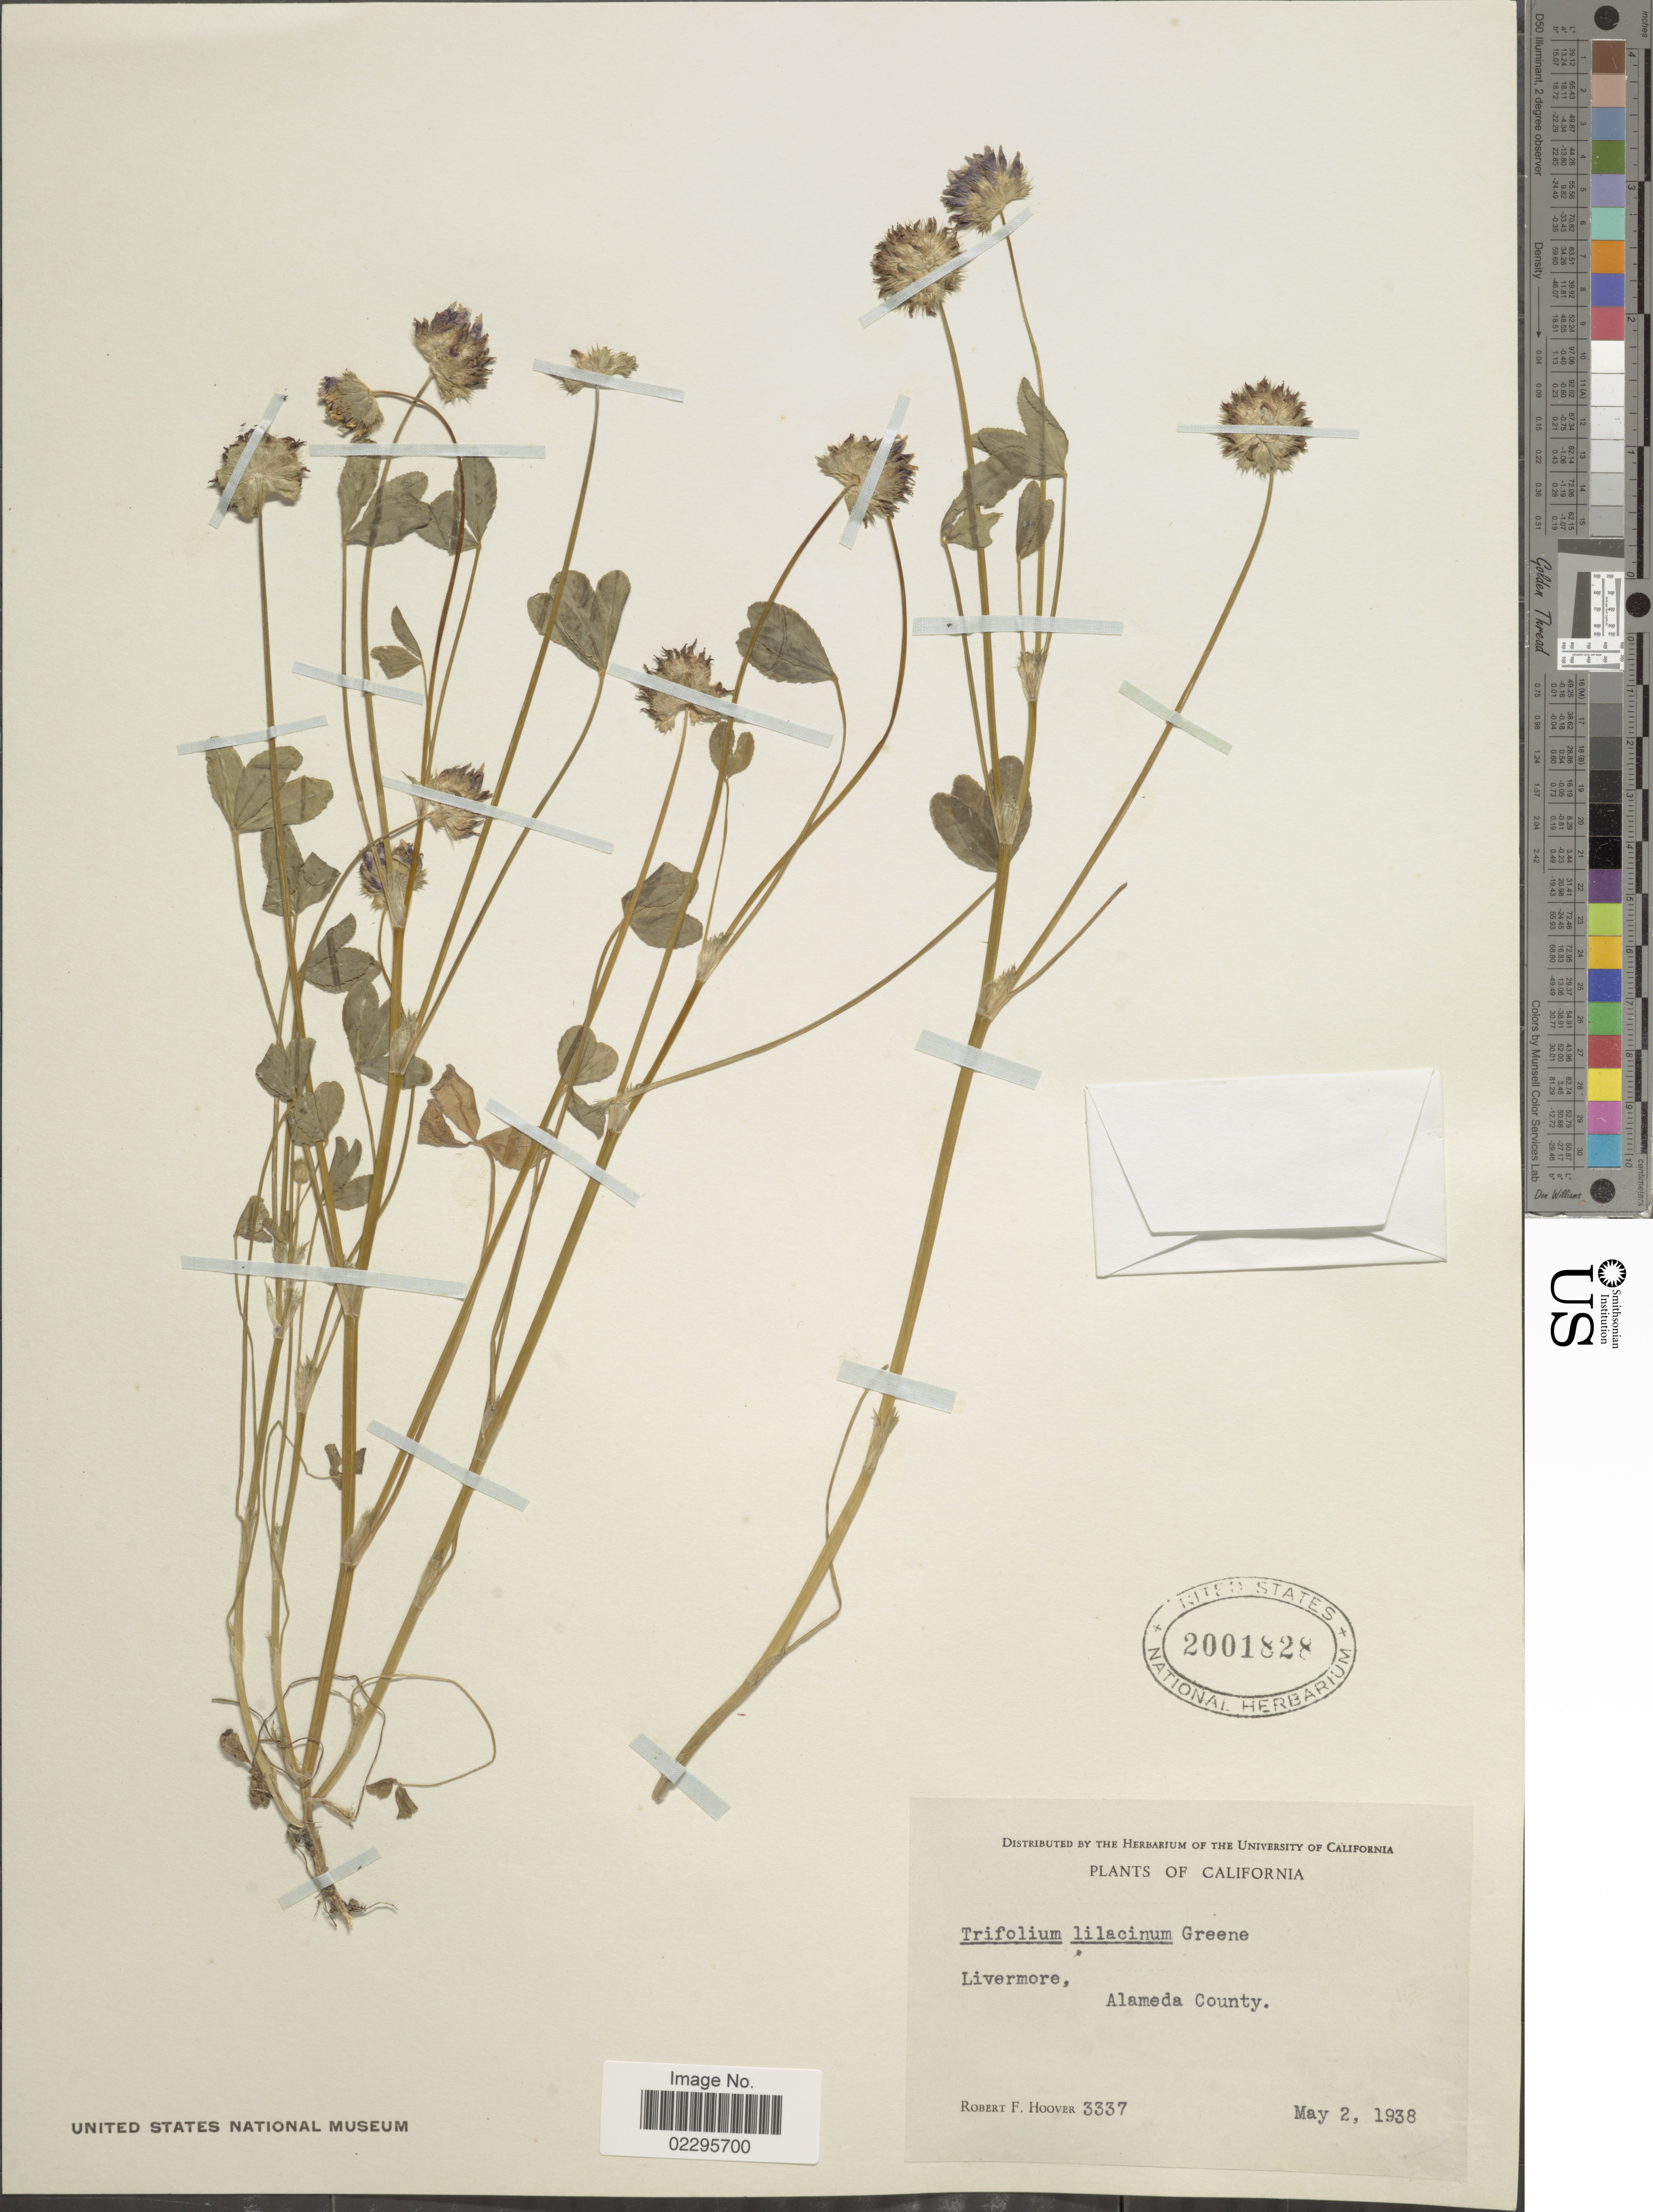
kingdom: Plantae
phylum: Tracheophyta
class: Magnoliopsida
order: Fabales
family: Fabaceae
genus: Trifolium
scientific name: Trifolium barbigerum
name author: Torr.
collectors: R. F. Hoover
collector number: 3337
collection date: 1938-05-02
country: United States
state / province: California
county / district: Alameda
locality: Livermore, Alameda County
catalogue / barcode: US 2001828